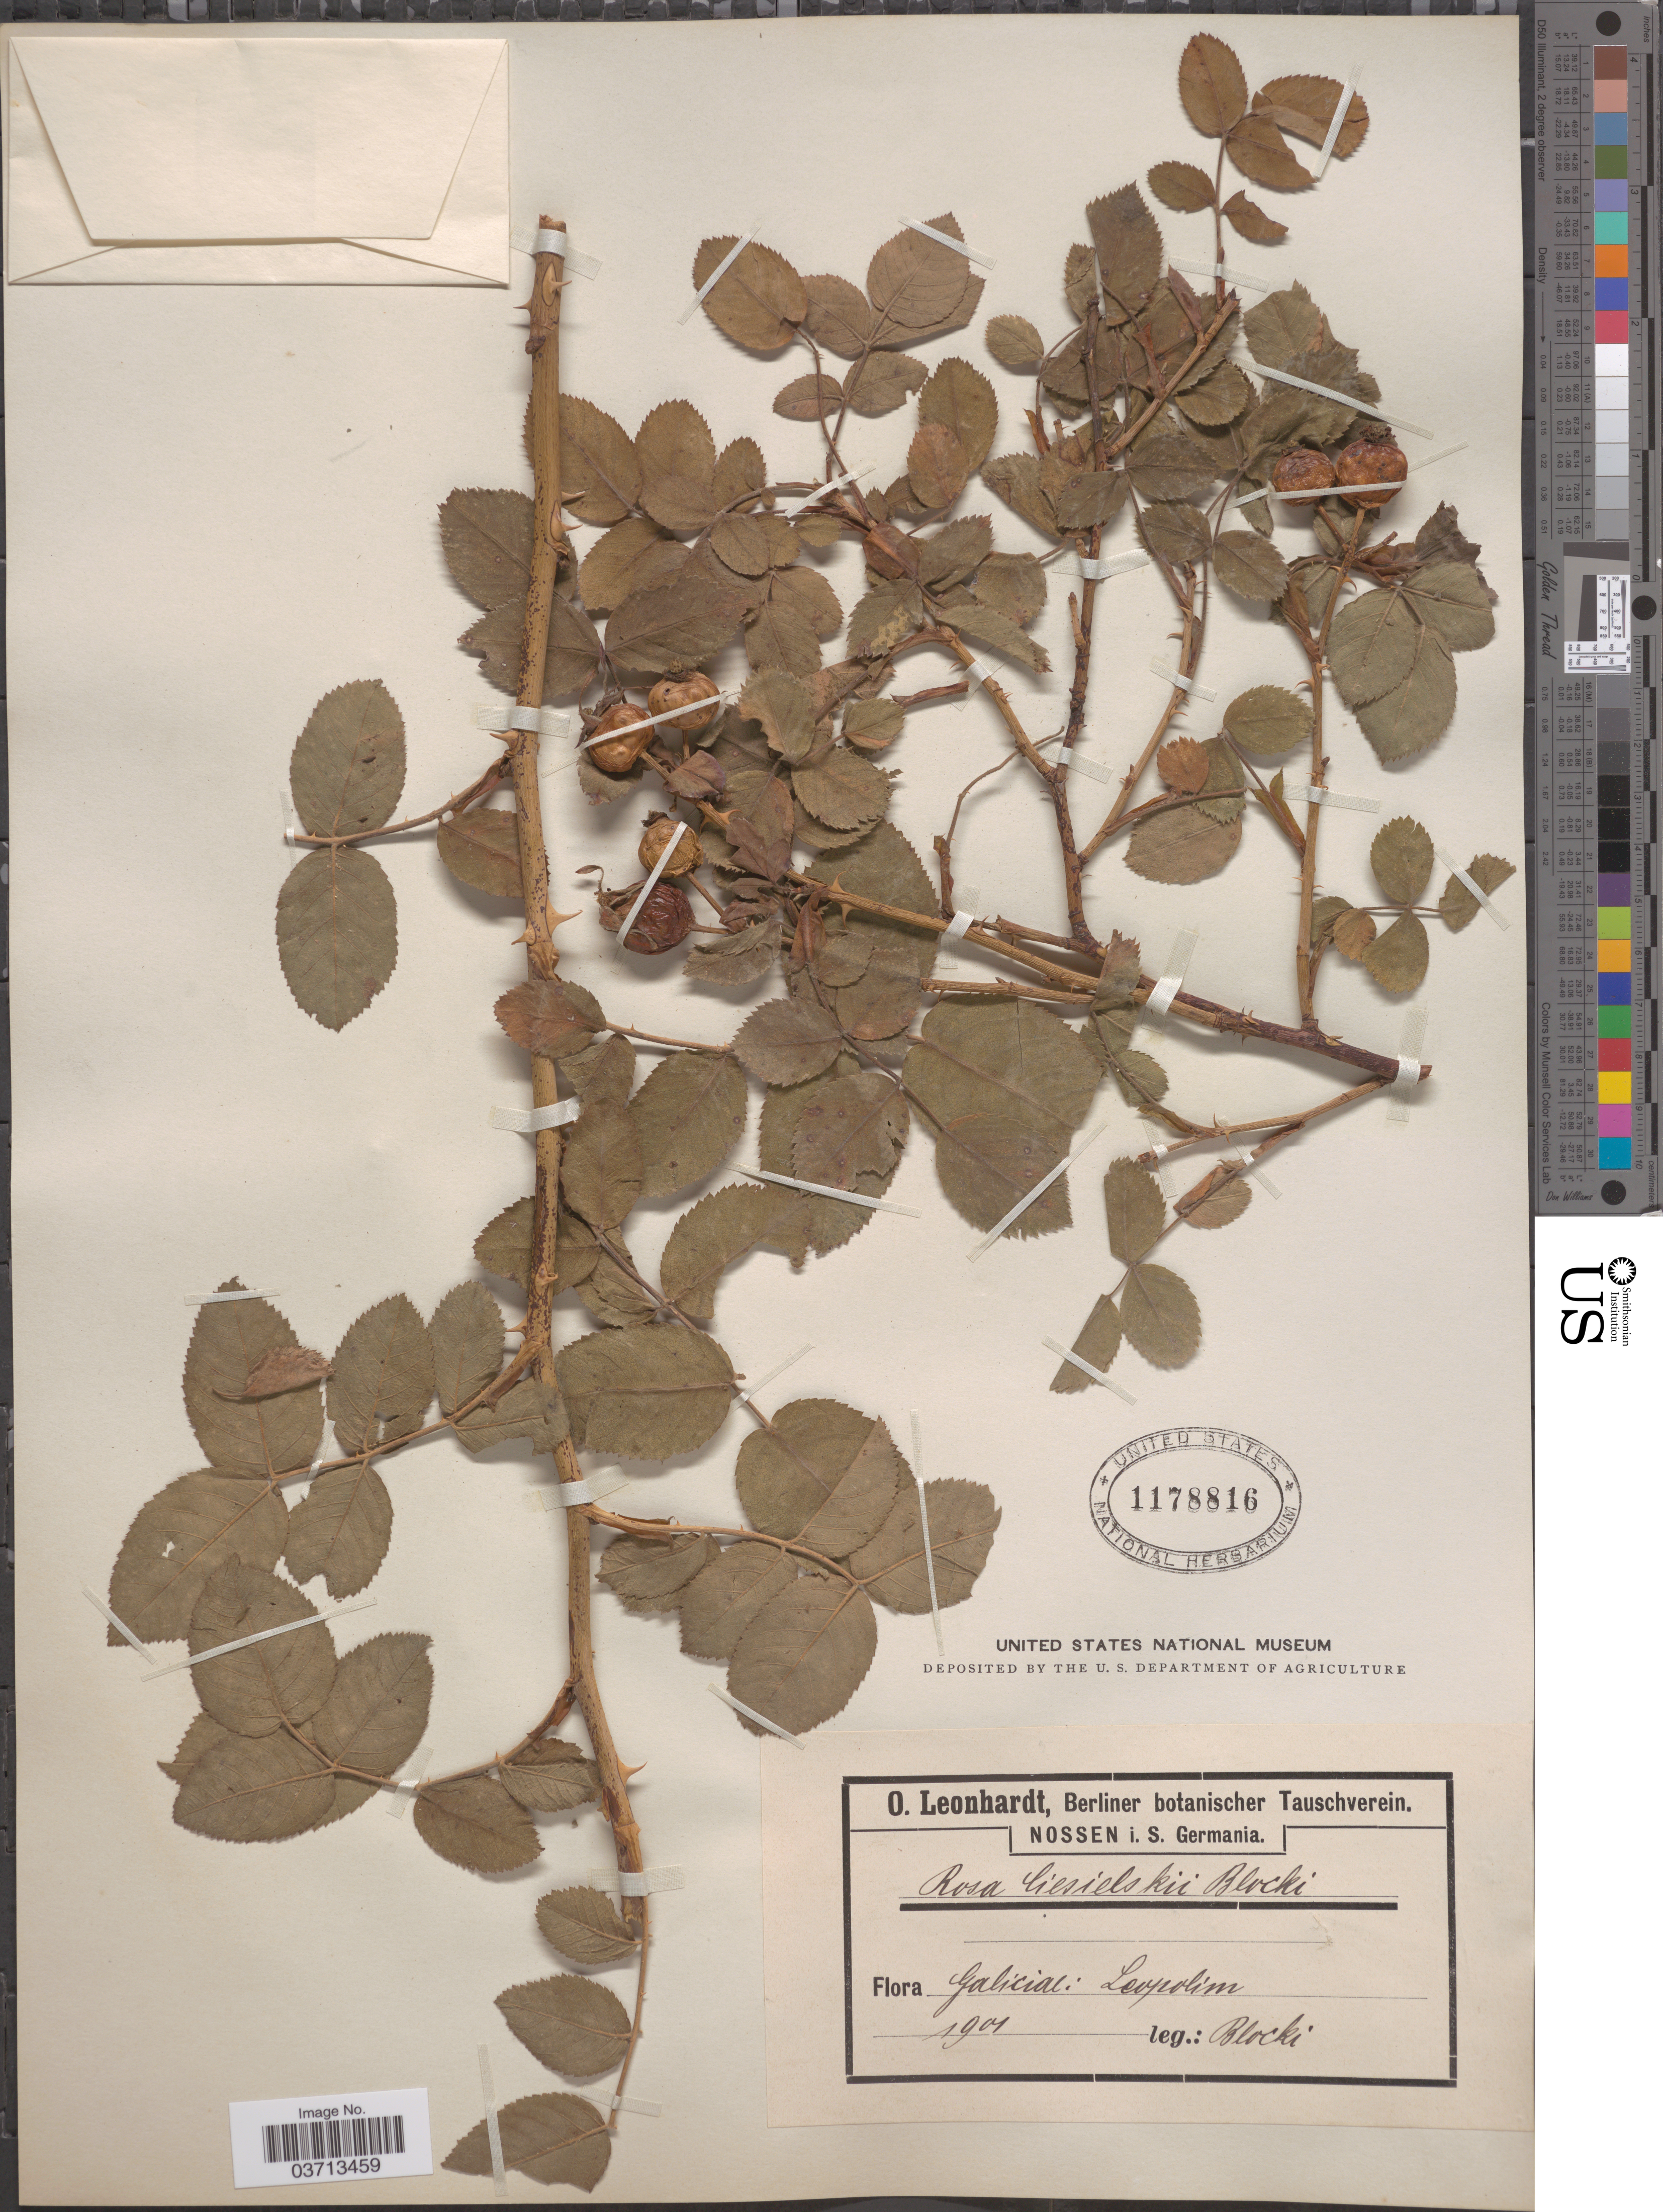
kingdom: Plantae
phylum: Tracheophyta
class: Magnoliopsida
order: Rosales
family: Rosaceae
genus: Rosa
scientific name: Rosa liesielskii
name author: Blocki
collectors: Blocki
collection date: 1901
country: Ukraine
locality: Galiciae: Leopolím.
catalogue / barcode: US 1178816